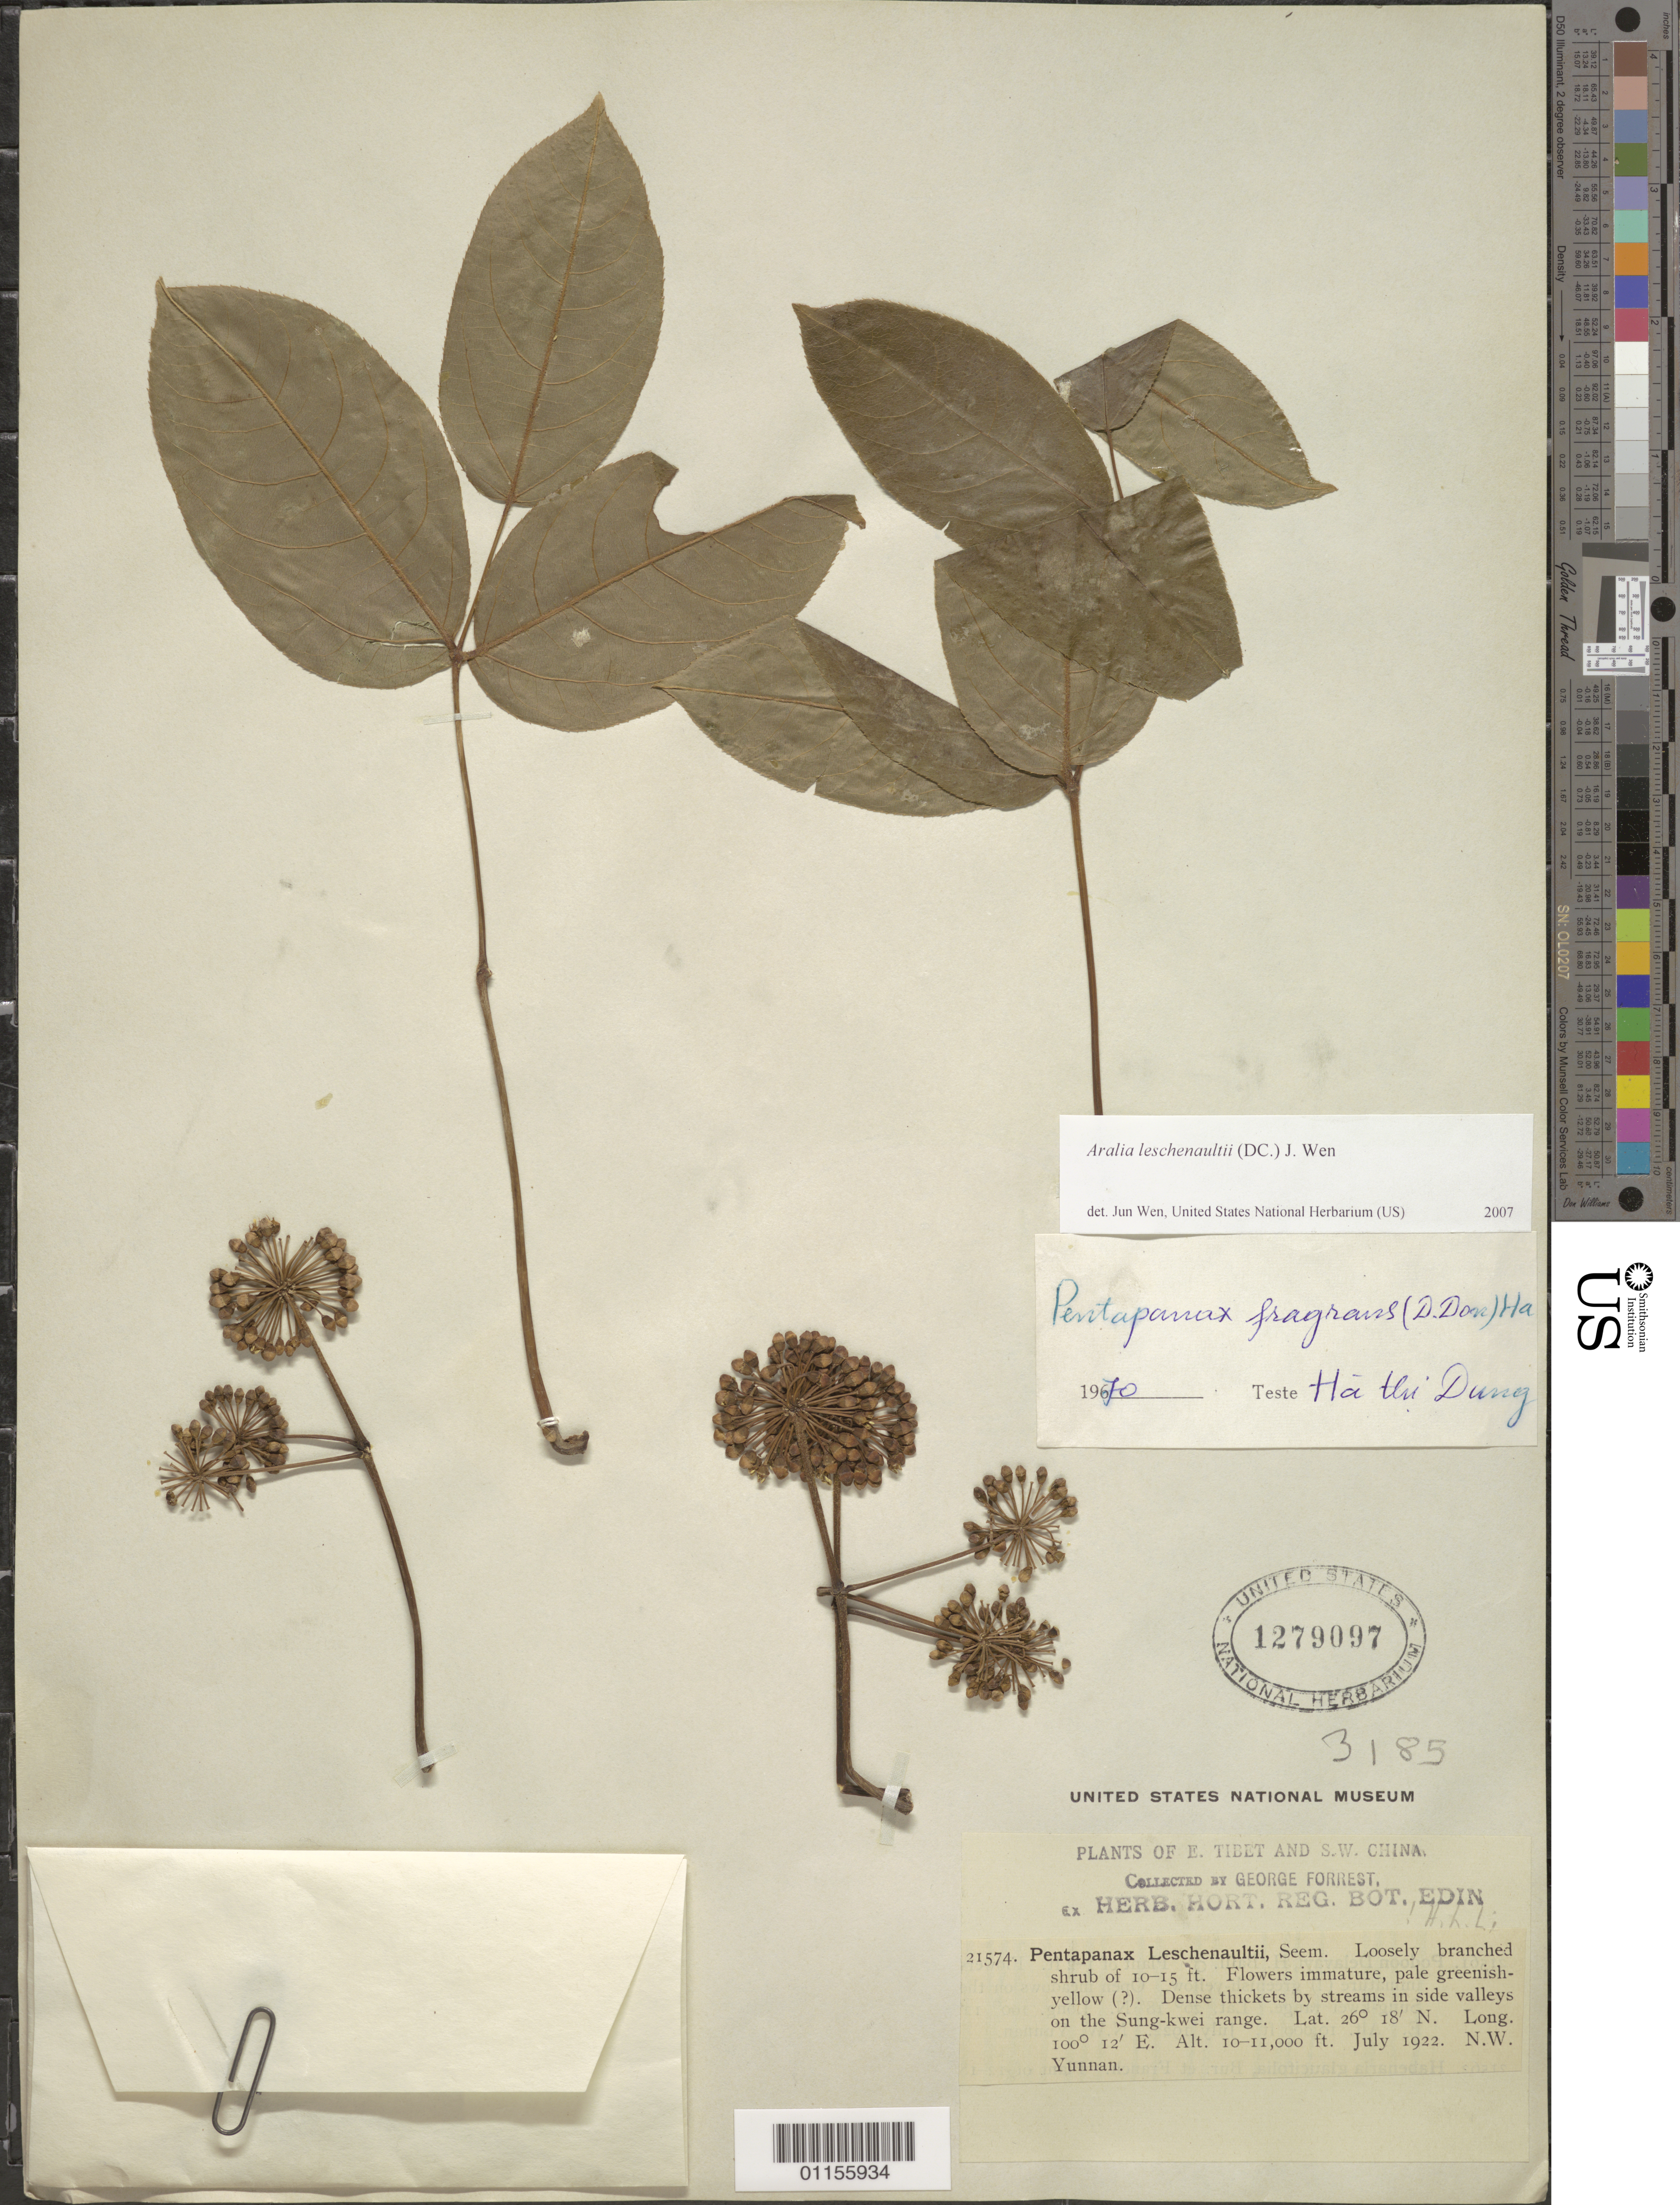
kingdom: Plantae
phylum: Tracheophyta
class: Magnoliopsida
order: Apiales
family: Araliaceae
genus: Aralia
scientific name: Aralia leschenaultii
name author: (DC.) J. Wen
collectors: G. Forrest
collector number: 21574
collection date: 1922-07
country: China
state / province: Yunnan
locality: Sung-kwei Range.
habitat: Loosely branched shrub. Dense thickets by streams in side valleys.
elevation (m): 3048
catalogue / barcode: US 1279097